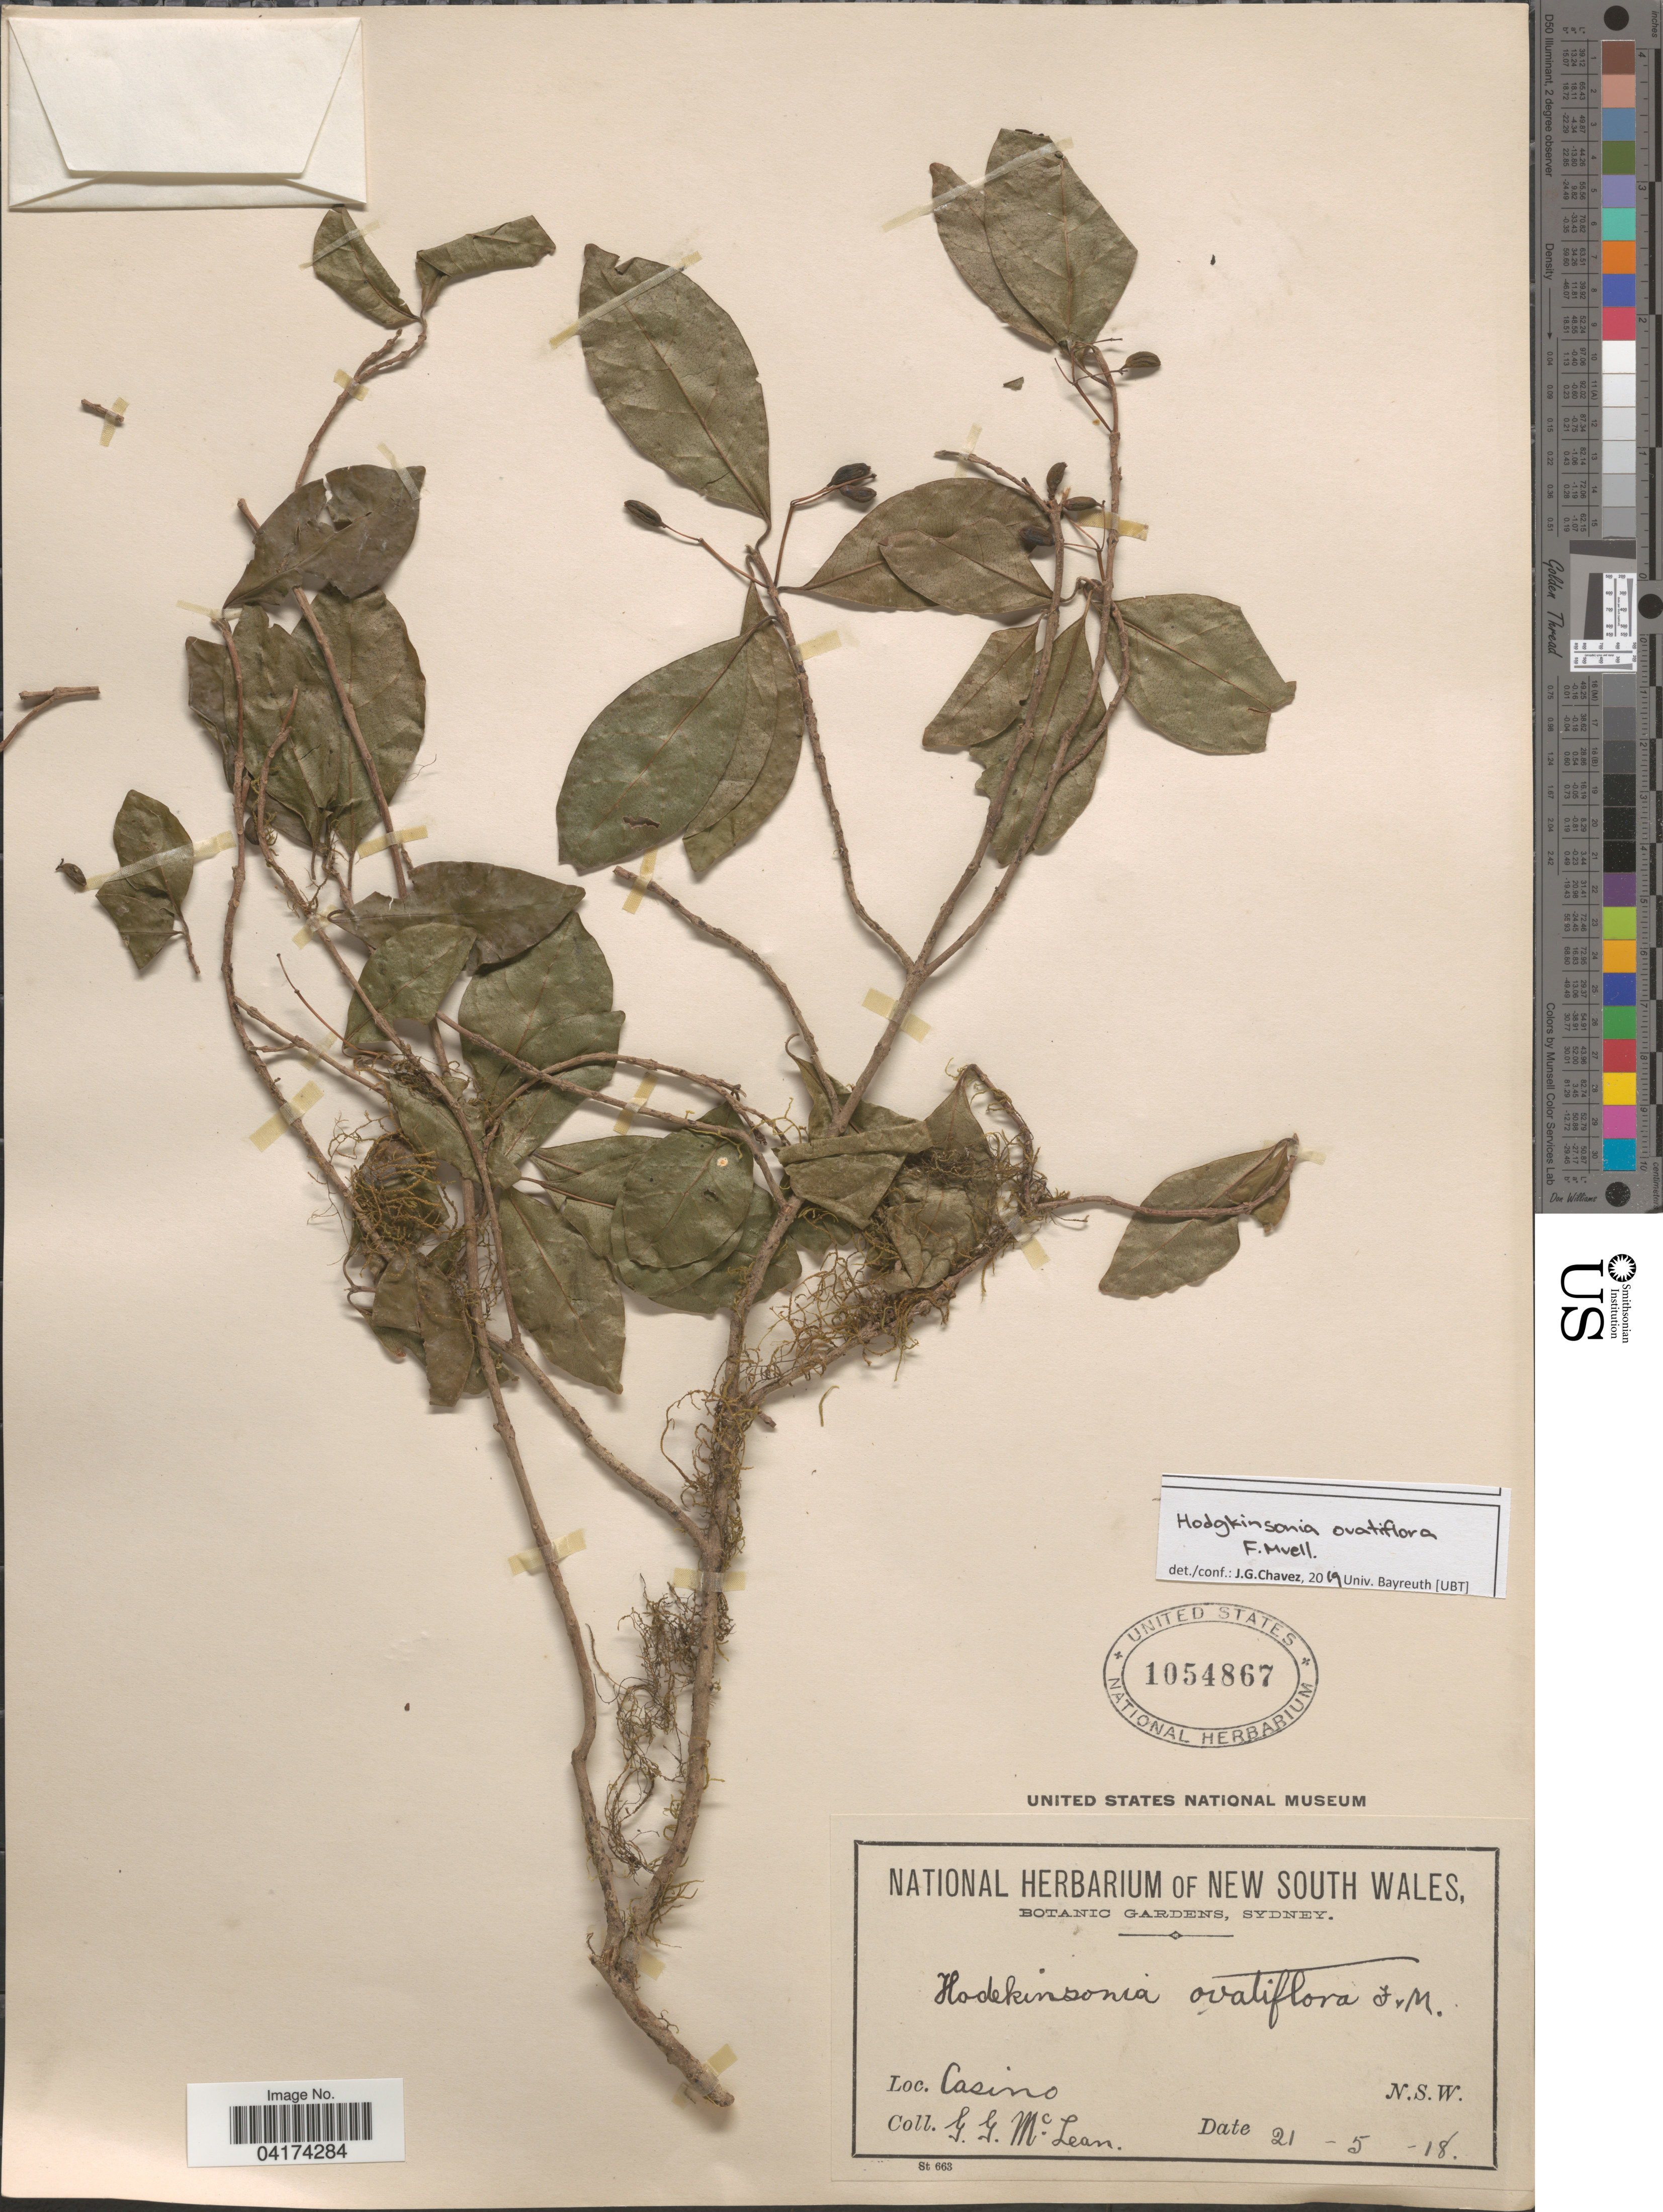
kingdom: Plantae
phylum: Tracheophyta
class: Magnoliopsida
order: Gentianales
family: Rubiaceae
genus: Hodgkinsonia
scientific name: Hodgkinsonia ovatiflora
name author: F. Muell.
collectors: G. McLean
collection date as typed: Transcribed d/m/y: 21/5/18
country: Australia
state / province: New South Wales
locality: Casino.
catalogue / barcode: US 1054867